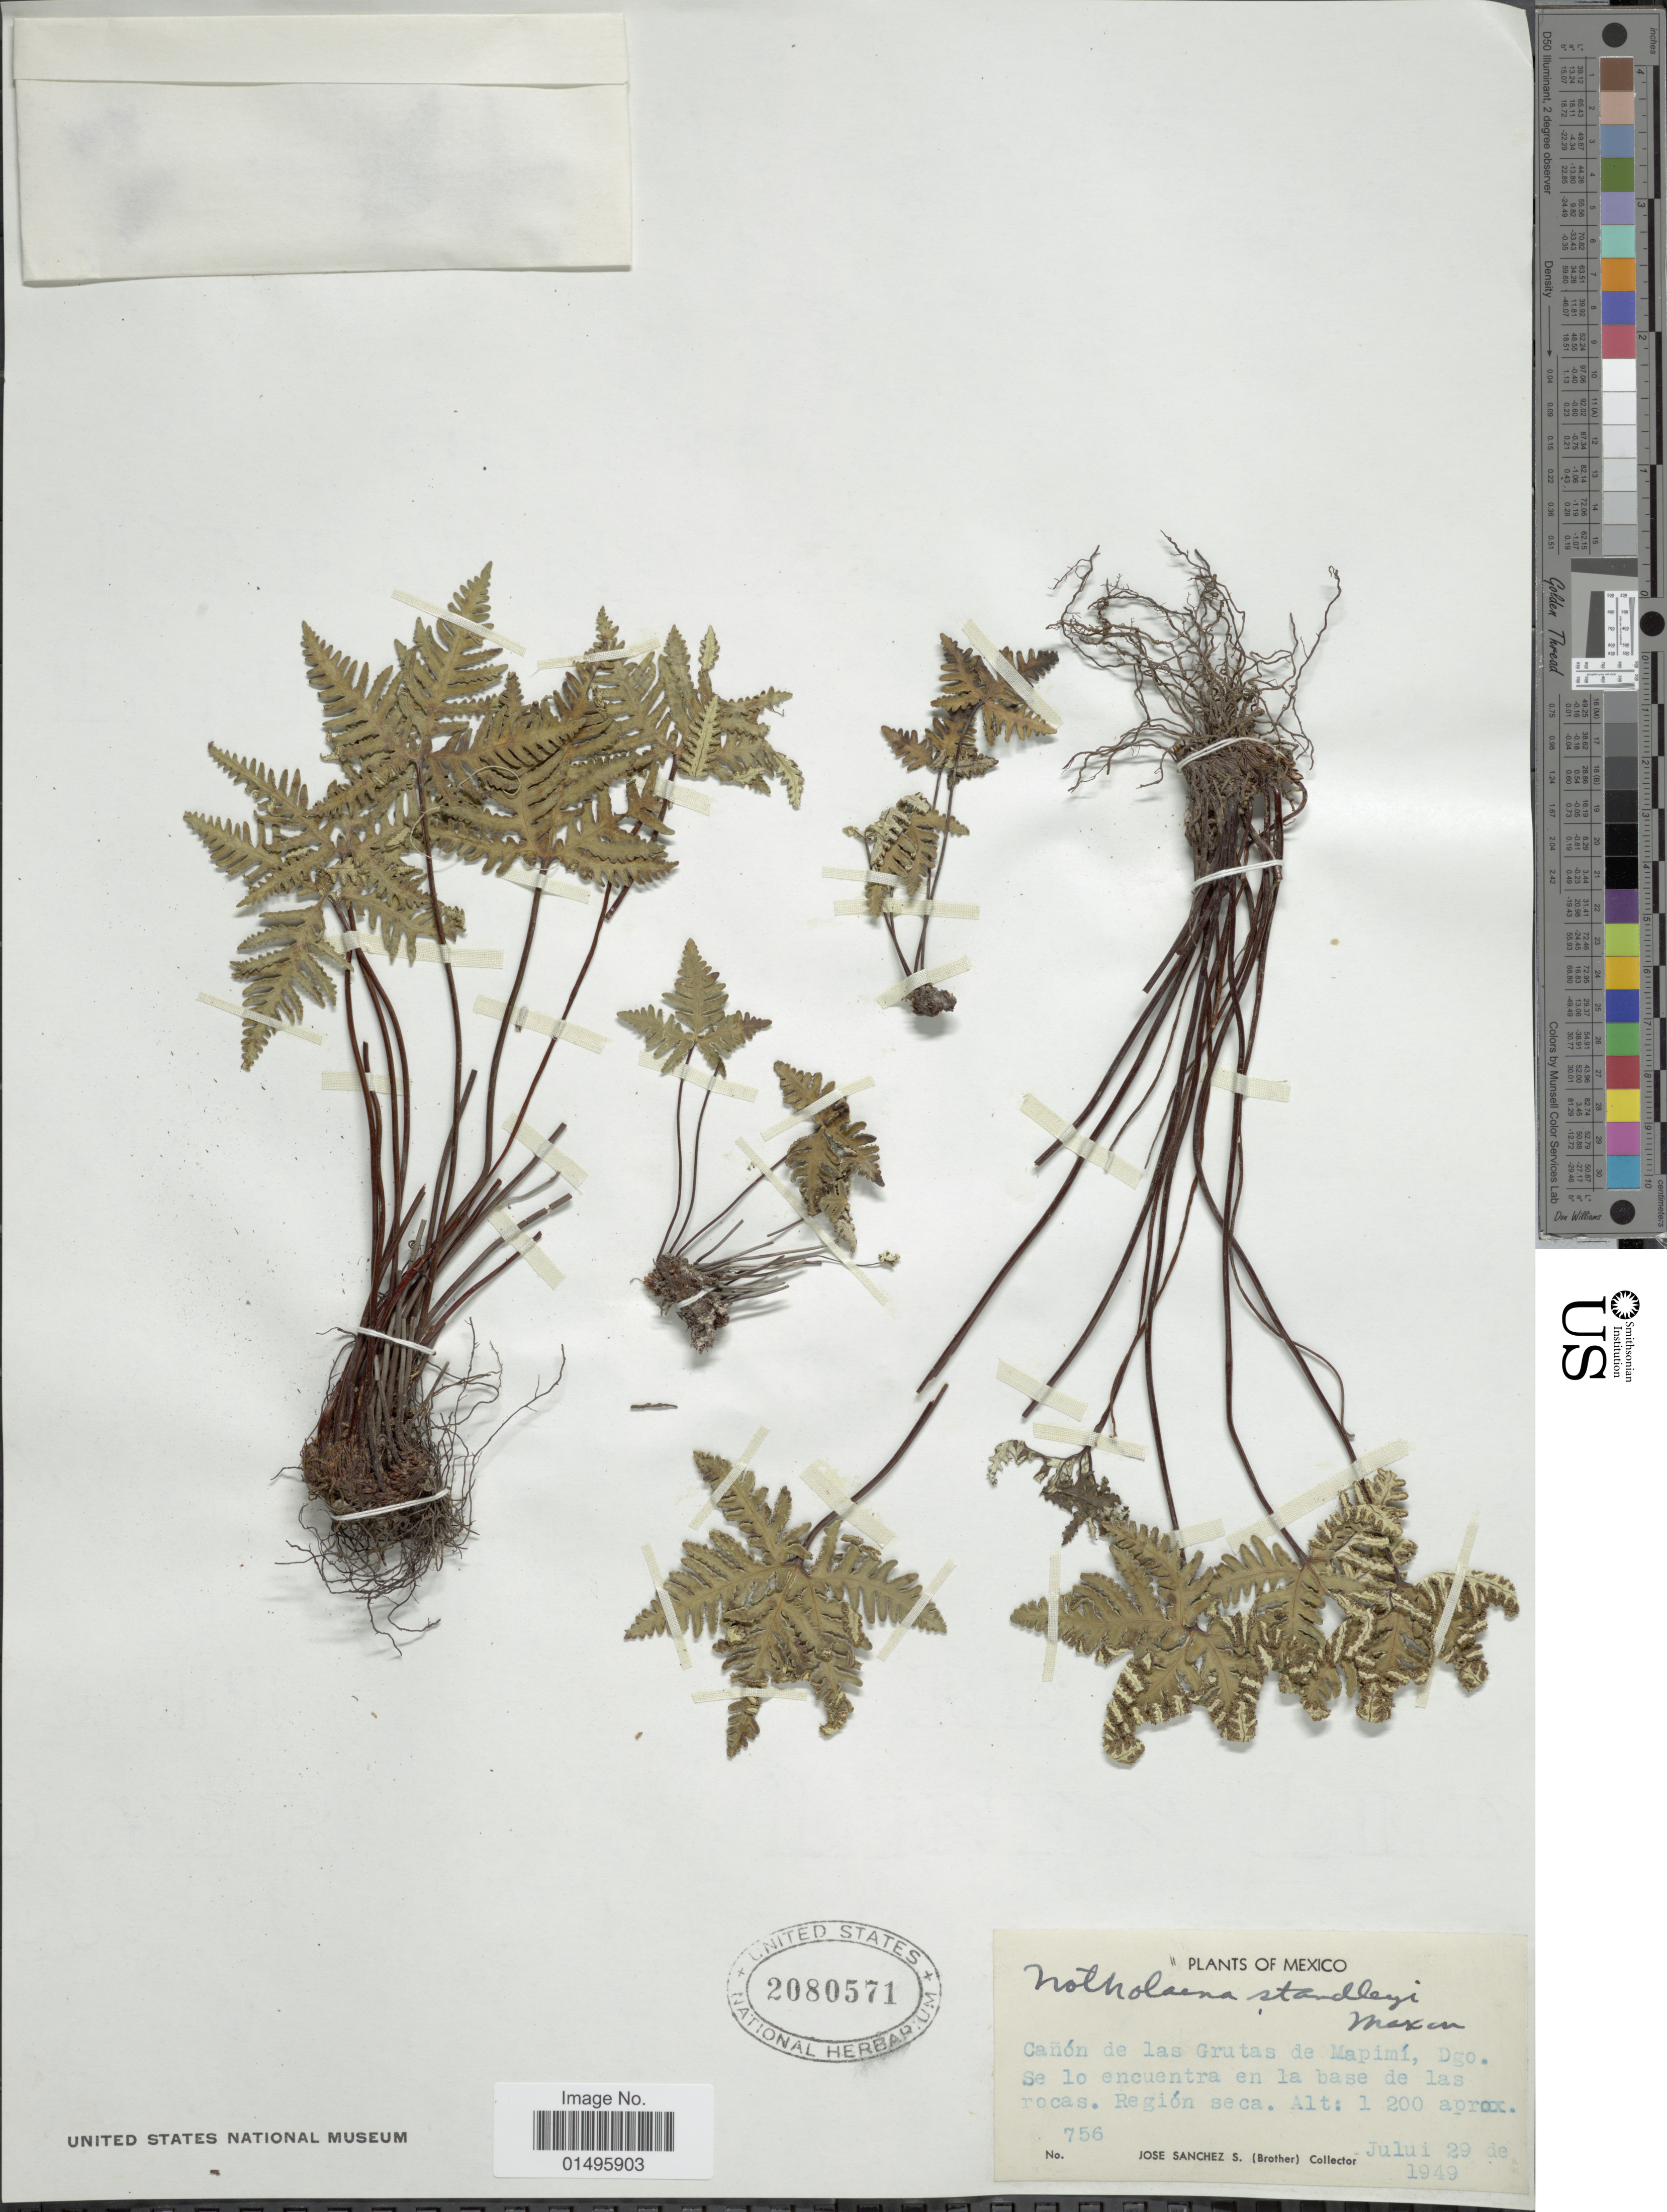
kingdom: Plantae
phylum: Tracheophyta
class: Polypodiopsida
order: Polypodiales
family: Pteridaceae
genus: Notholaena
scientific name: Notholaena standleyi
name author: Maxon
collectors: J. Sanchez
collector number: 756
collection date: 1949-07-29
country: Mexico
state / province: Durango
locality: Mexico, Canon de las Grutas de Mapimi, Dgo Se lo encuentra en la base de las rocas. Region seca.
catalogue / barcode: US 2080571